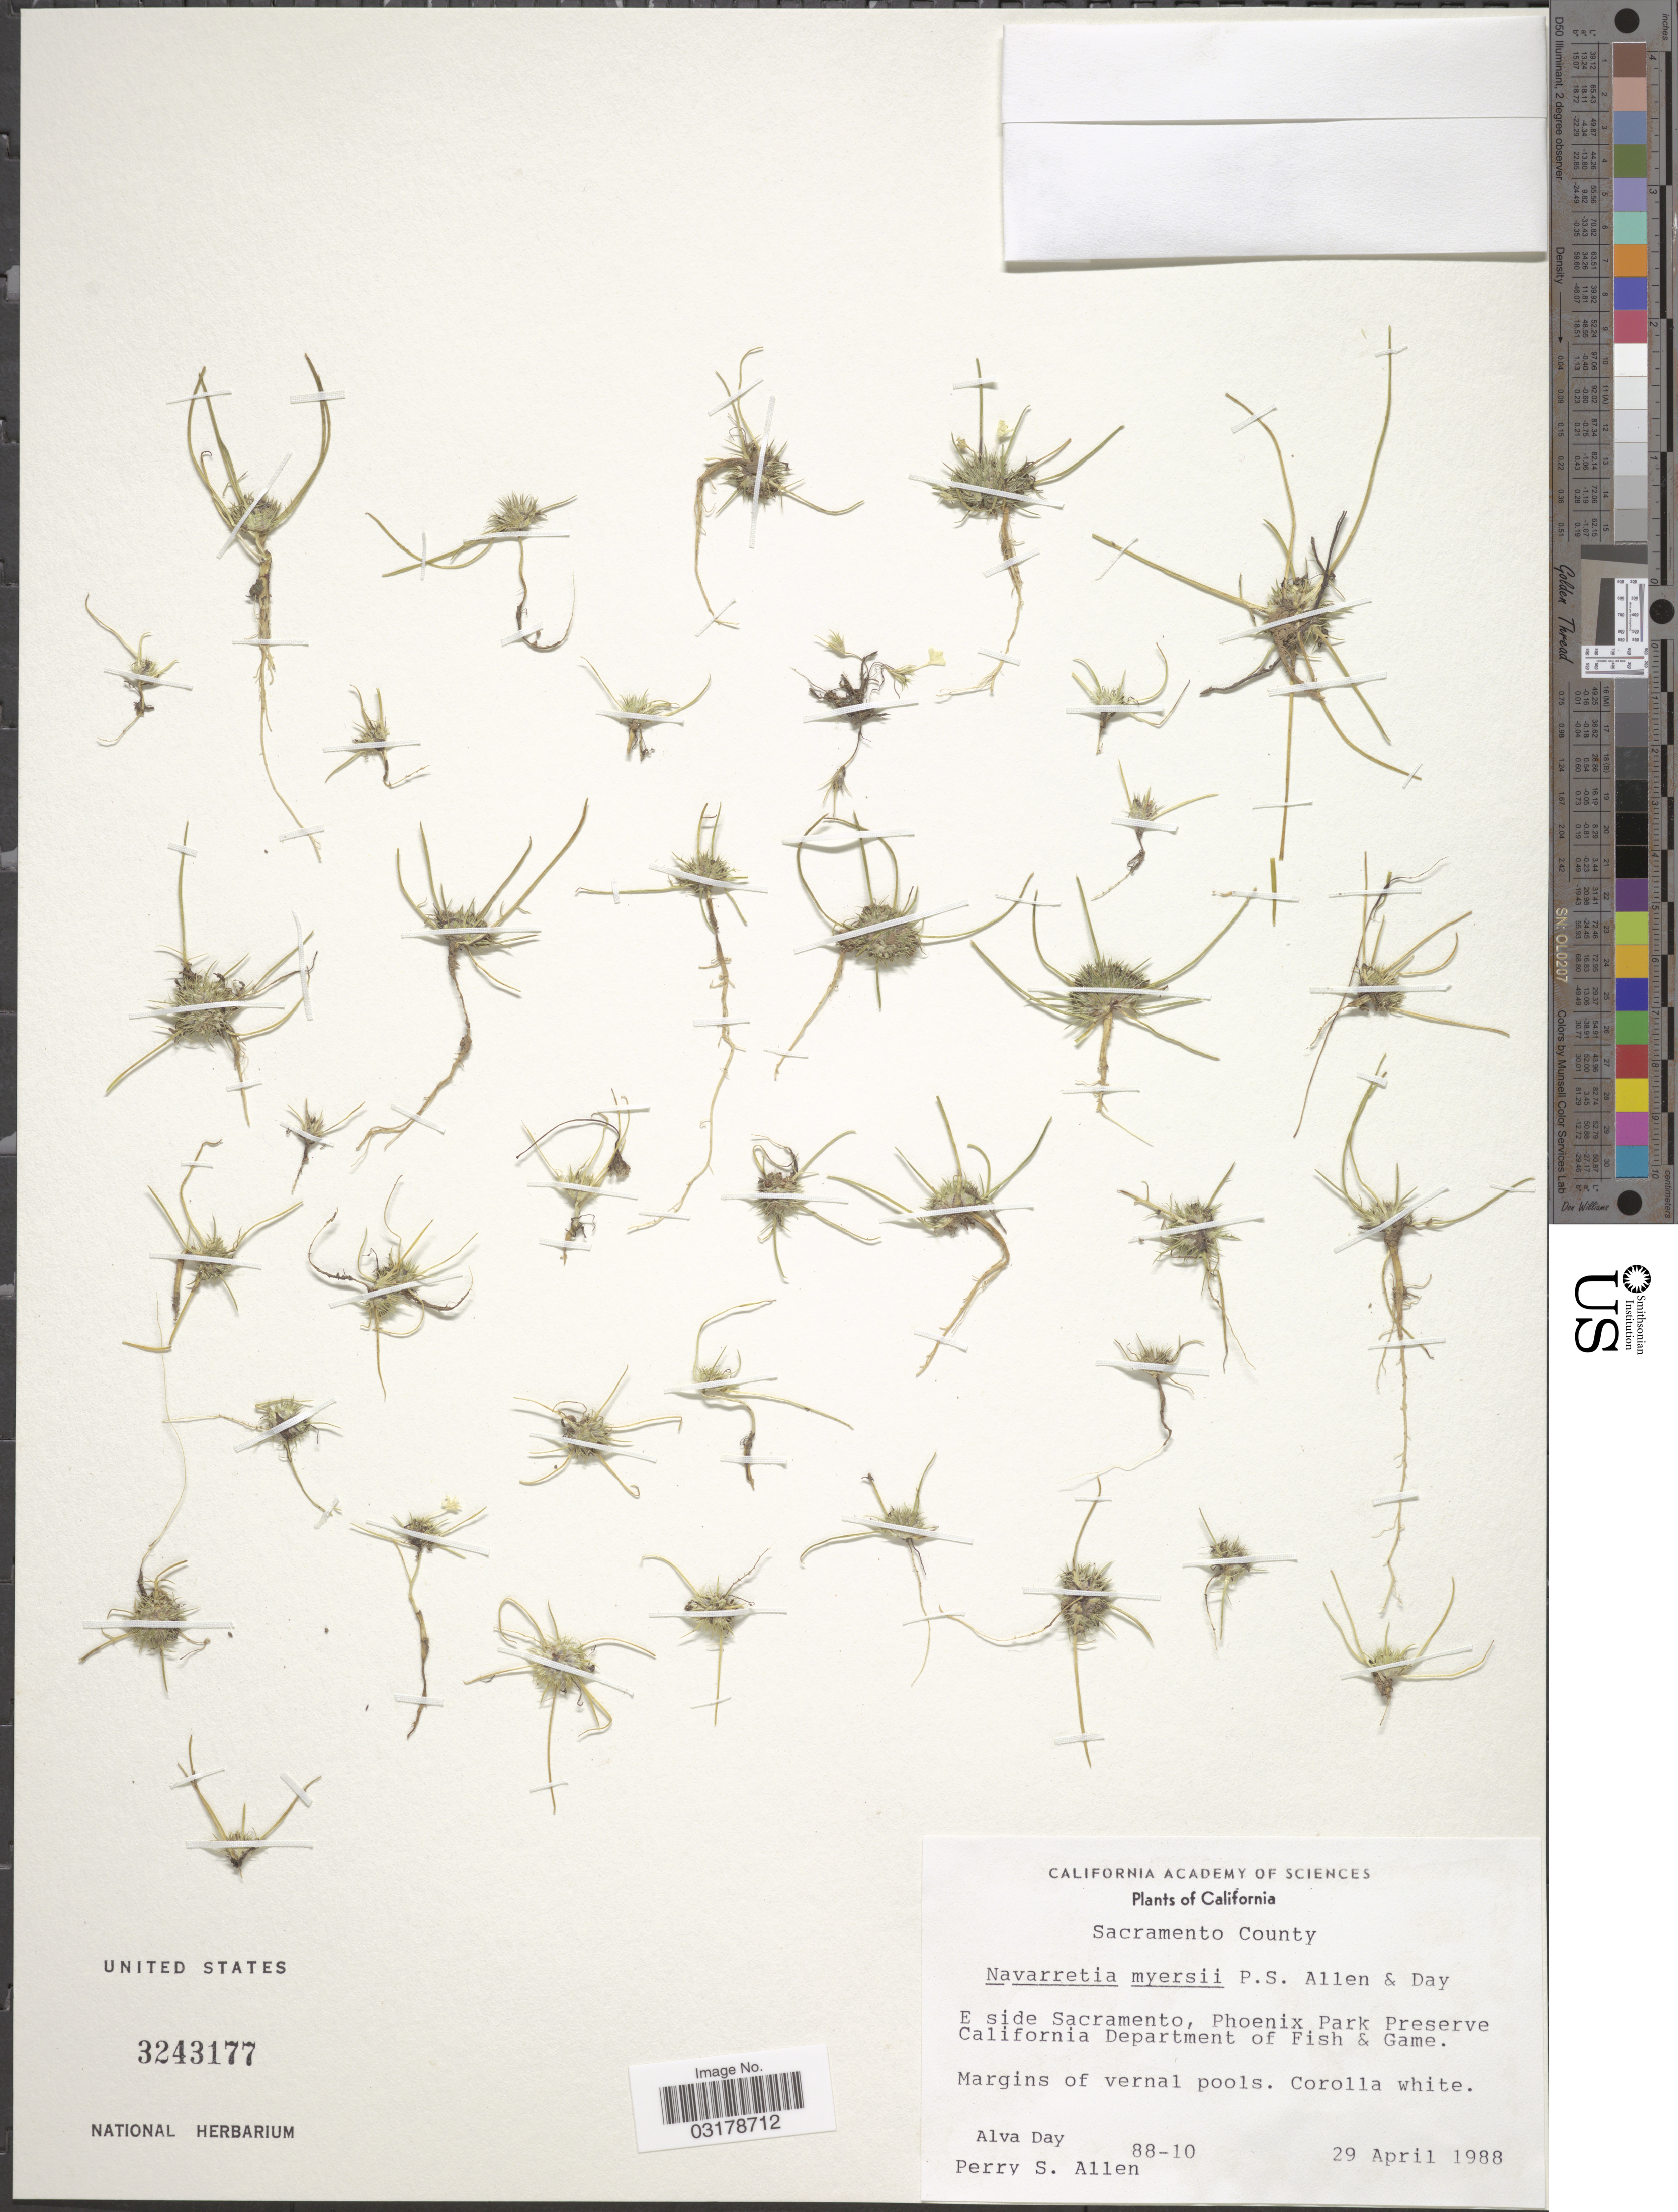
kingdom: Plantae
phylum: Tracheophyta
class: Magnoliopsida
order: Ericales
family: Polemoniaceae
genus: Navarretia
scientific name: Navarretia myersii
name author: A.G. Day & P.S. Allen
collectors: A. G. Day & P. Allen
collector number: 88-10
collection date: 1988-04-29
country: United States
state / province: California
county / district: Sacramento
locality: Sacramento County. E side of Sacramento, Phoenix Park Preserve California Department of Fish & Game.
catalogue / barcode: US 3243177